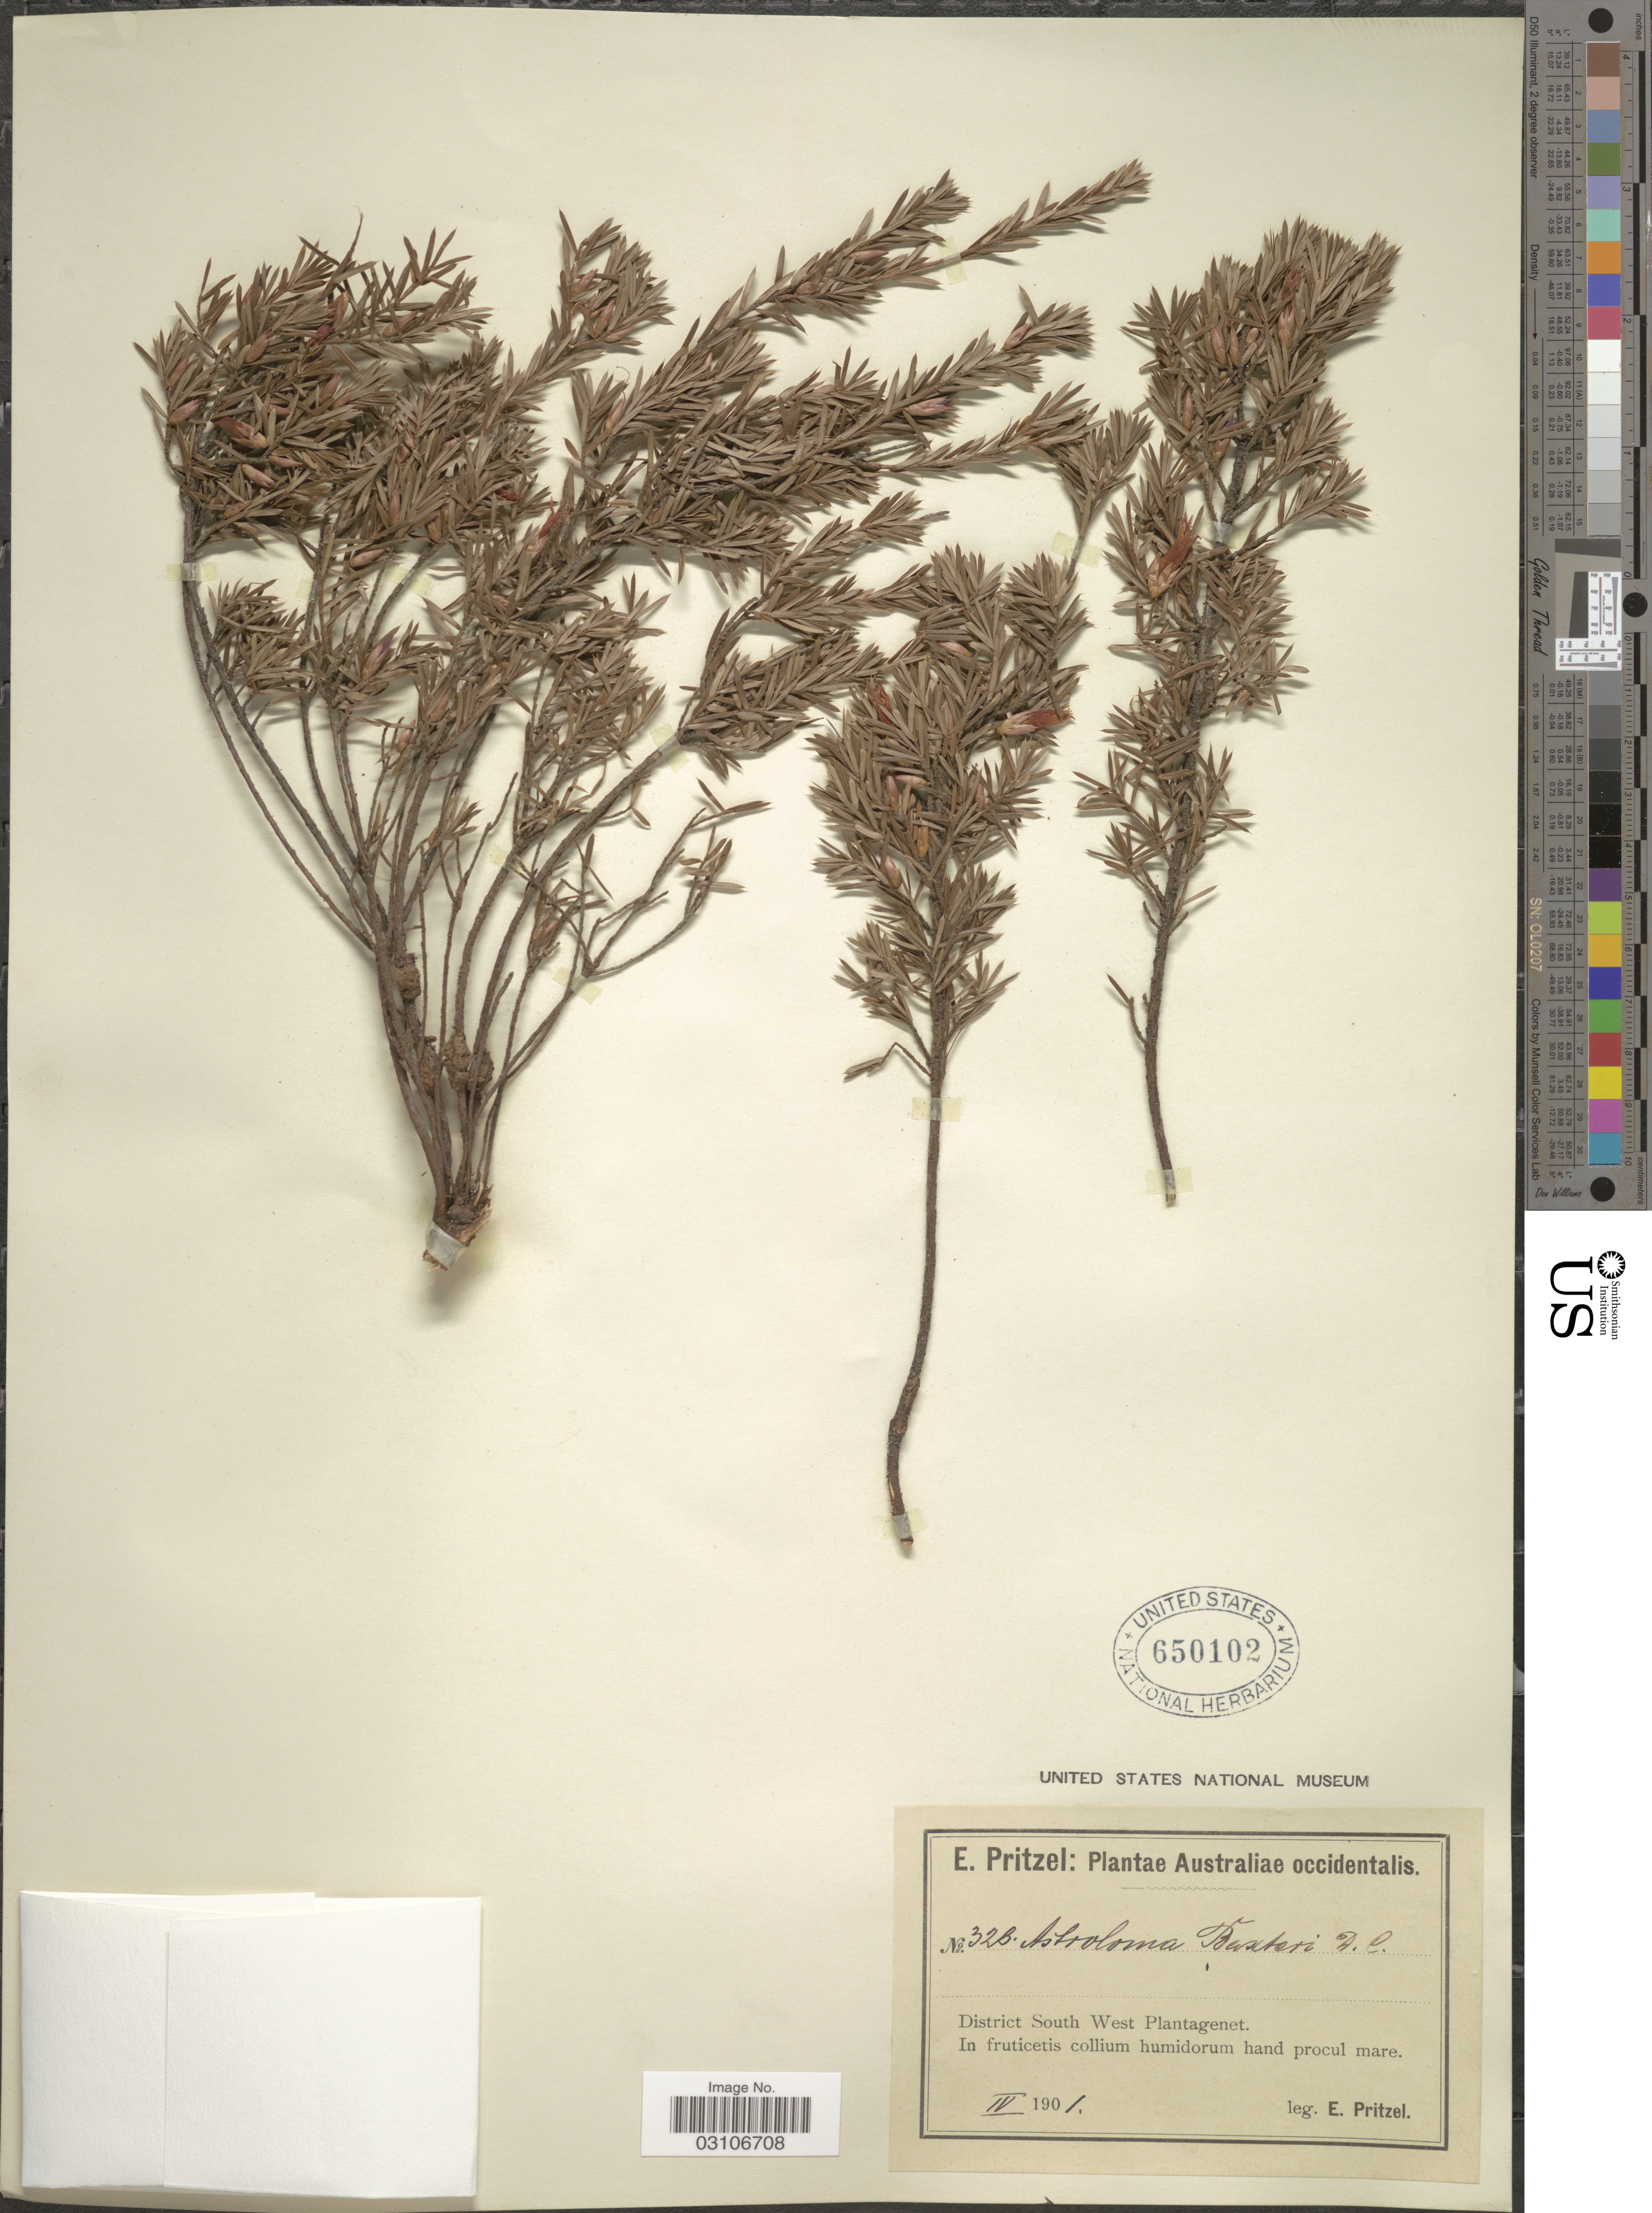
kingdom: Plantae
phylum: Tracheophyta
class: Magnoliopsida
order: Ericales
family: Ericaceae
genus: Astroloma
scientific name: Astroloma baxteri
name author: A. Cunn. ex DC.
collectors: E. G. Pritzel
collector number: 328*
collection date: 1901-04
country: Australia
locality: Australiae occidentalis. District South West Plantagenet.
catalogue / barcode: US 650102